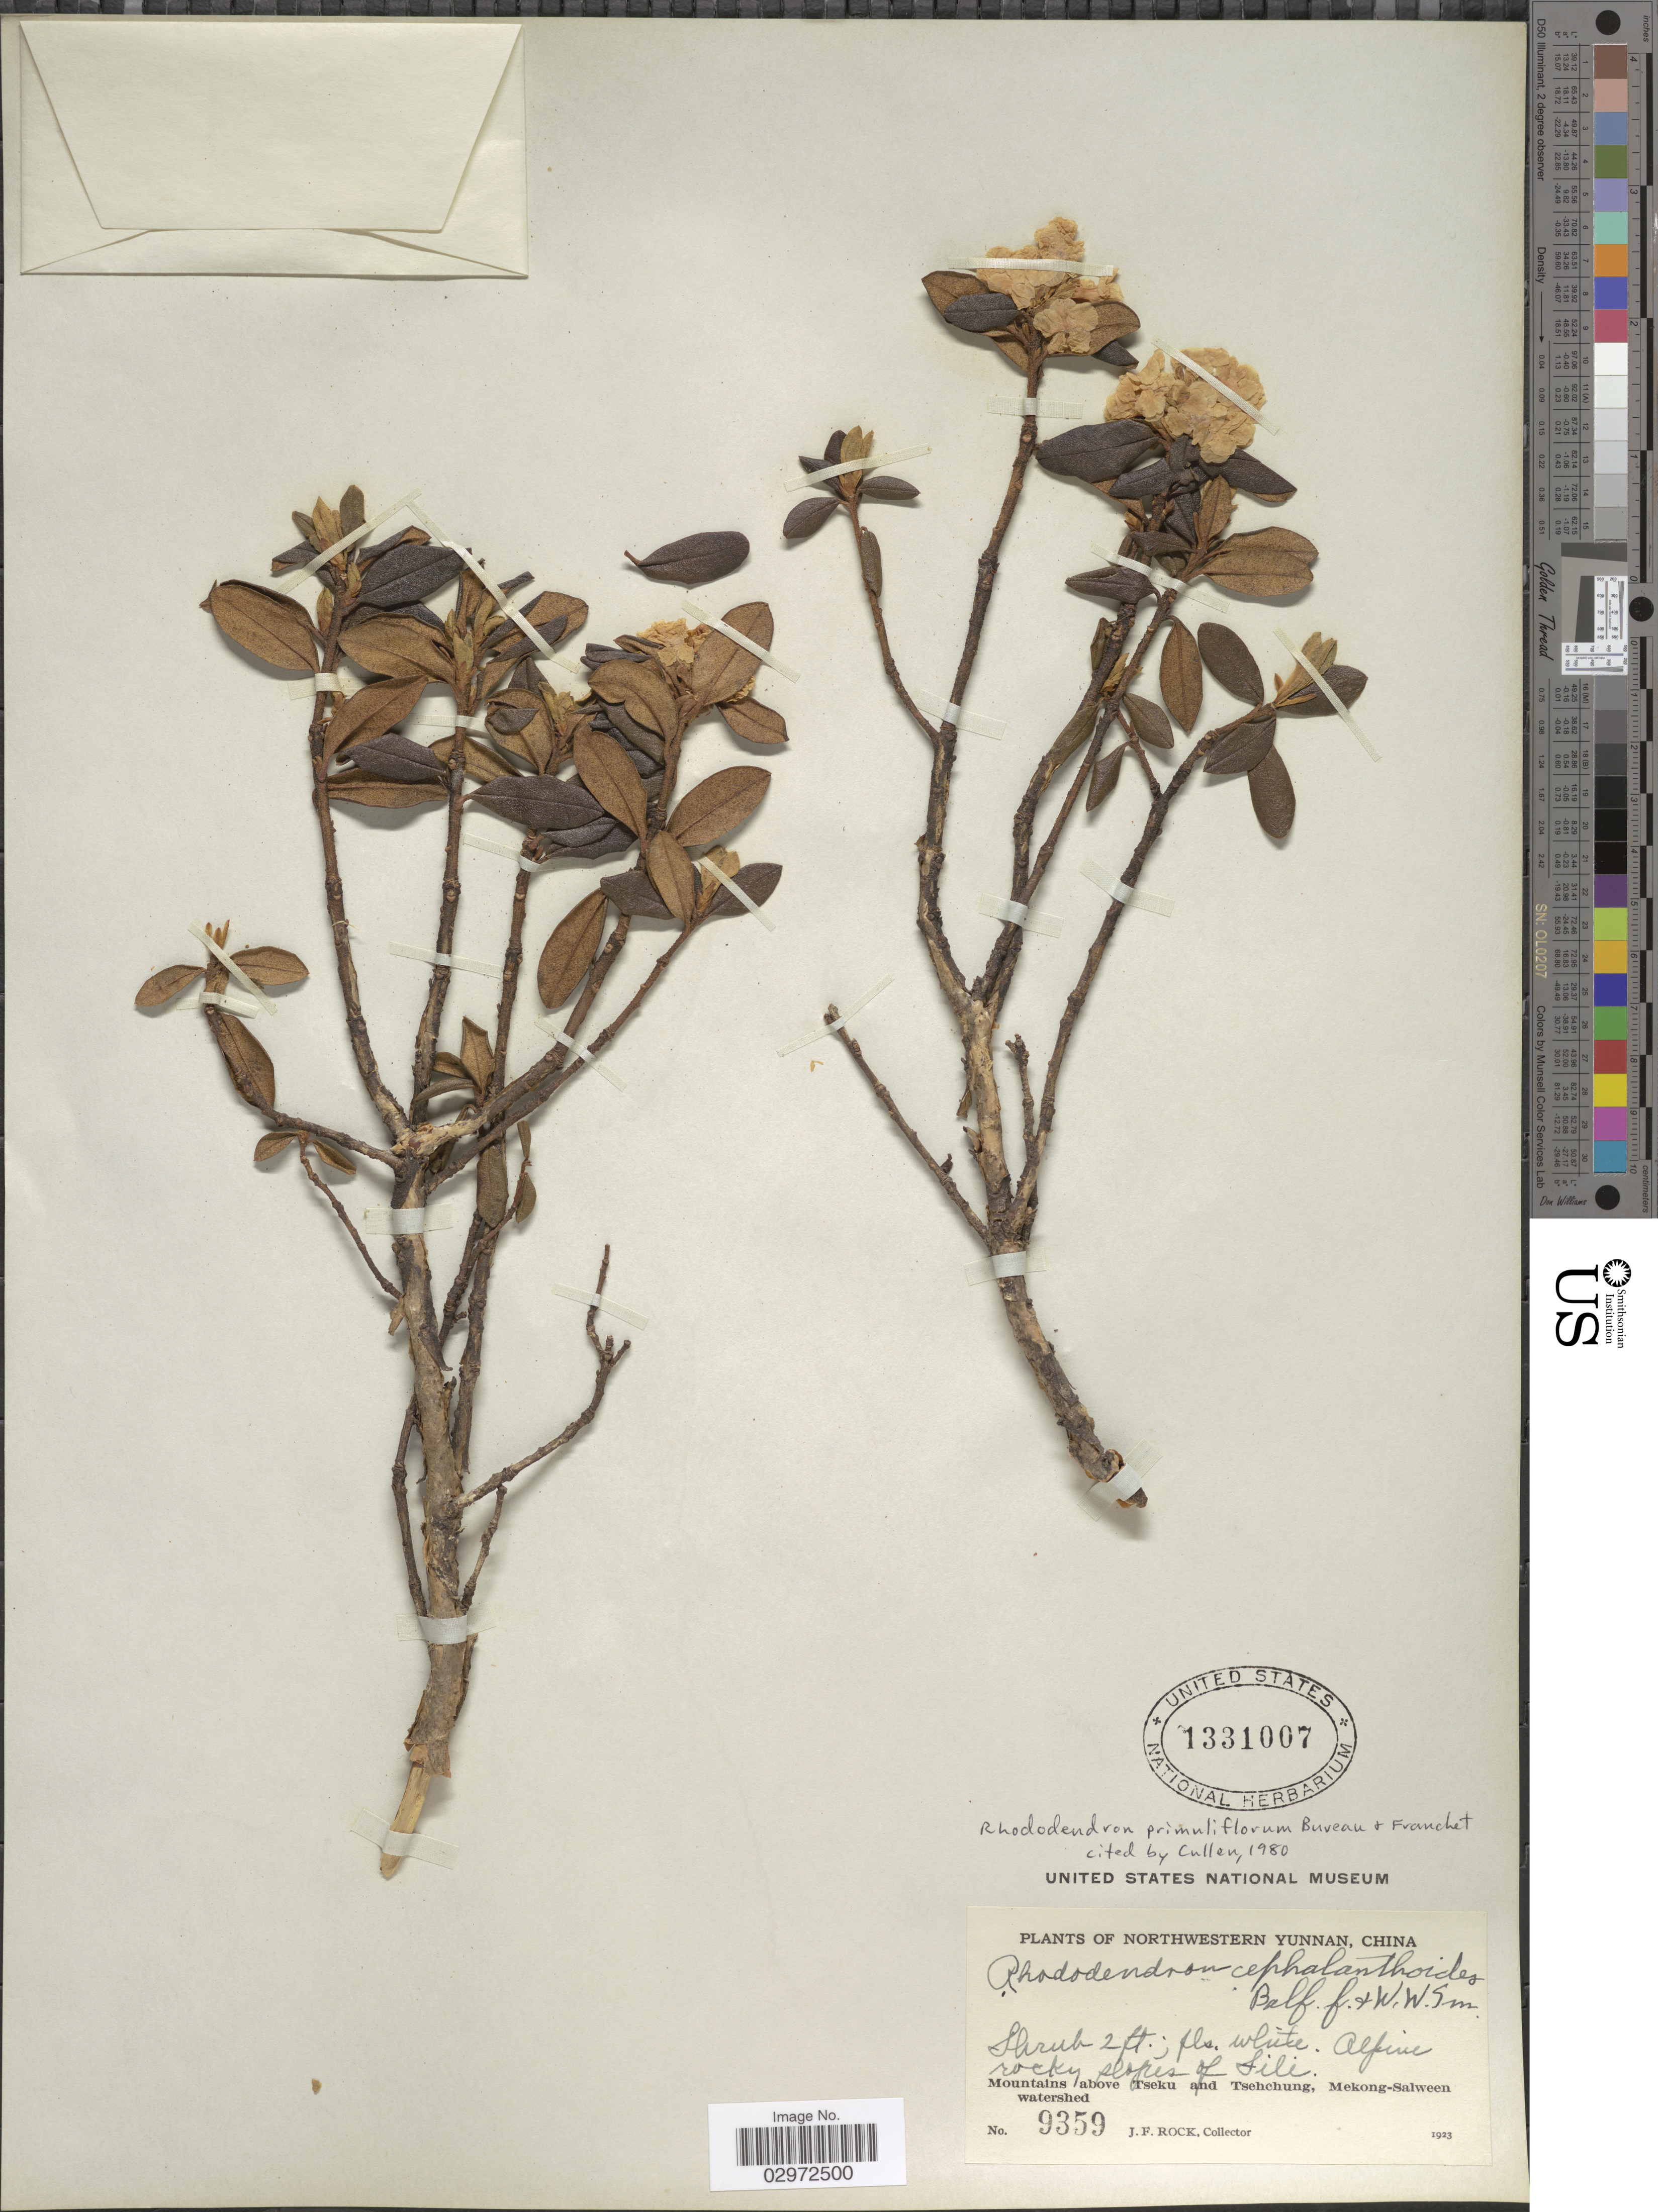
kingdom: Plantae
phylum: Tracheophyta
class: Magnoliopsida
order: Ericales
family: Ericaceae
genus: Rhododendron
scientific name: Rhododendron primuliflorum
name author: É. Bureau & Franch.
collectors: J. Rock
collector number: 9359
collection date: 1923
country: China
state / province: Yunnan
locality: Alpine. Rocky slopes of Sili. Mountains above Tseku and Tsehchung, Mekong-Salween watershed.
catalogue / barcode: US 1331007